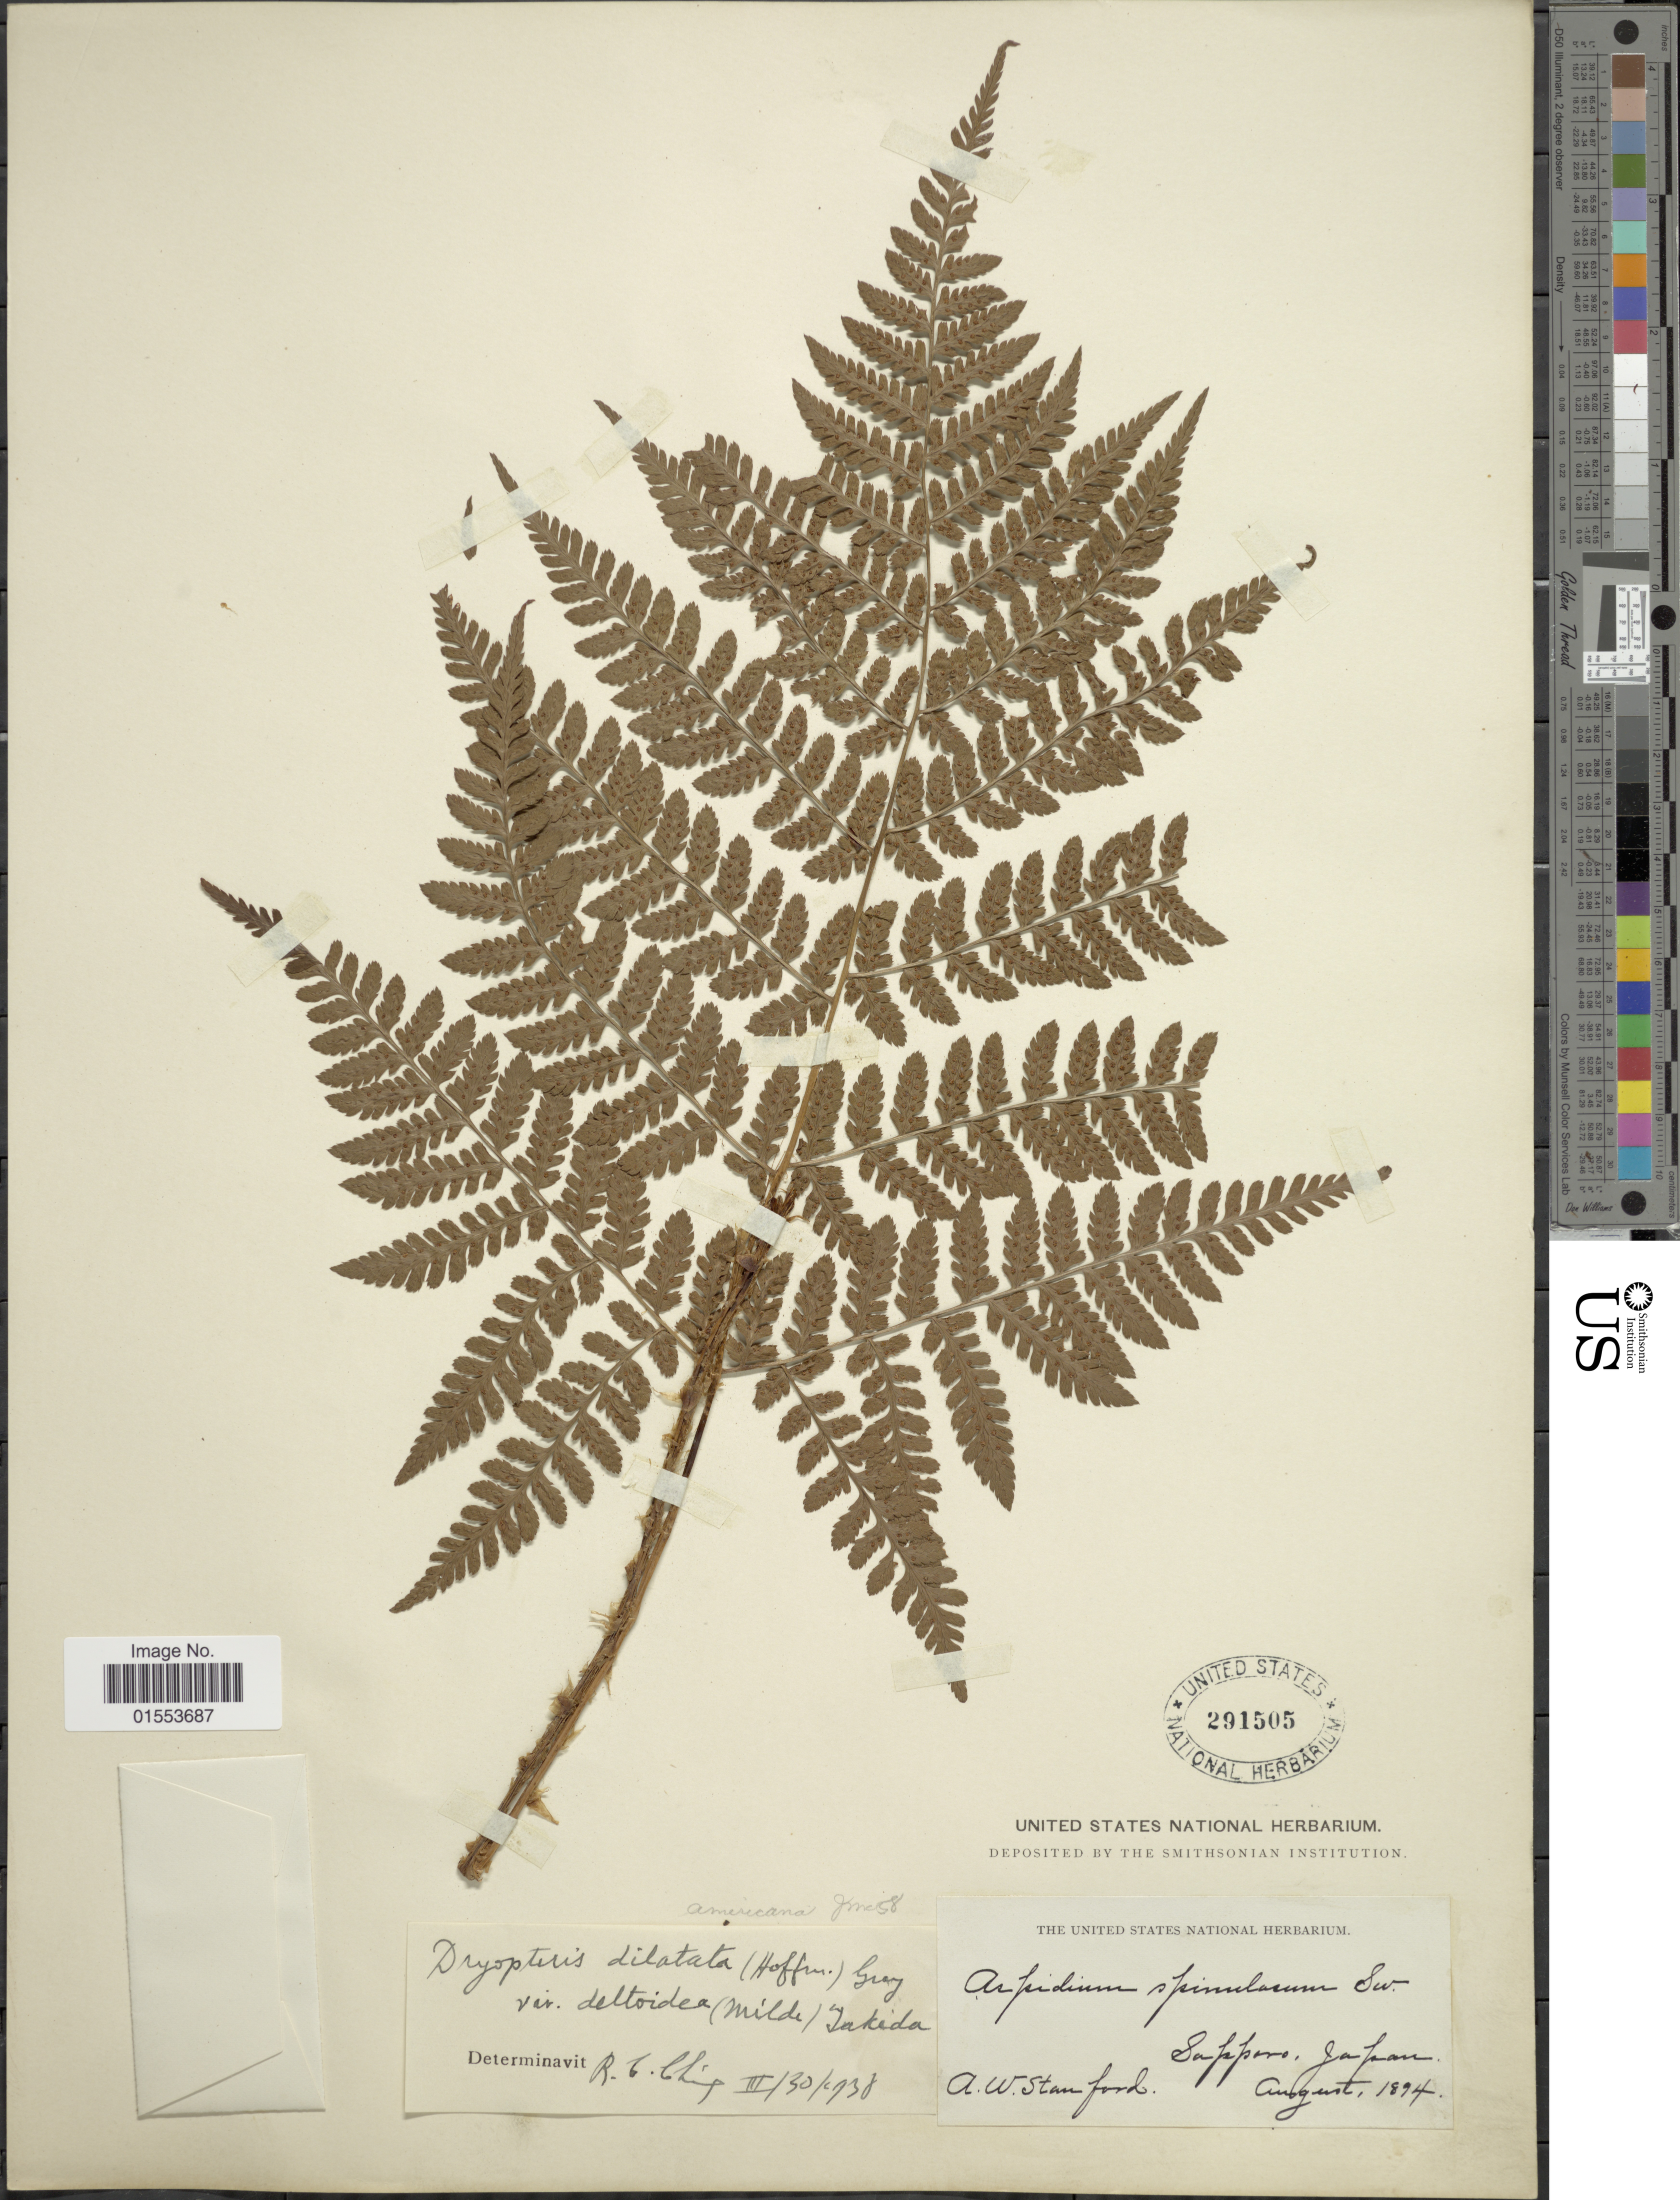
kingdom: Plantae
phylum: Tracheophyta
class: Polypodiopsida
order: Polypodiales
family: Dryopteridaceae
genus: Dryopteris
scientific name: Dryopteris austriaca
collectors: A. Stanford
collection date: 1894-08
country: Japan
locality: Sapporo, Japan.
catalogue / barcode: US 291505